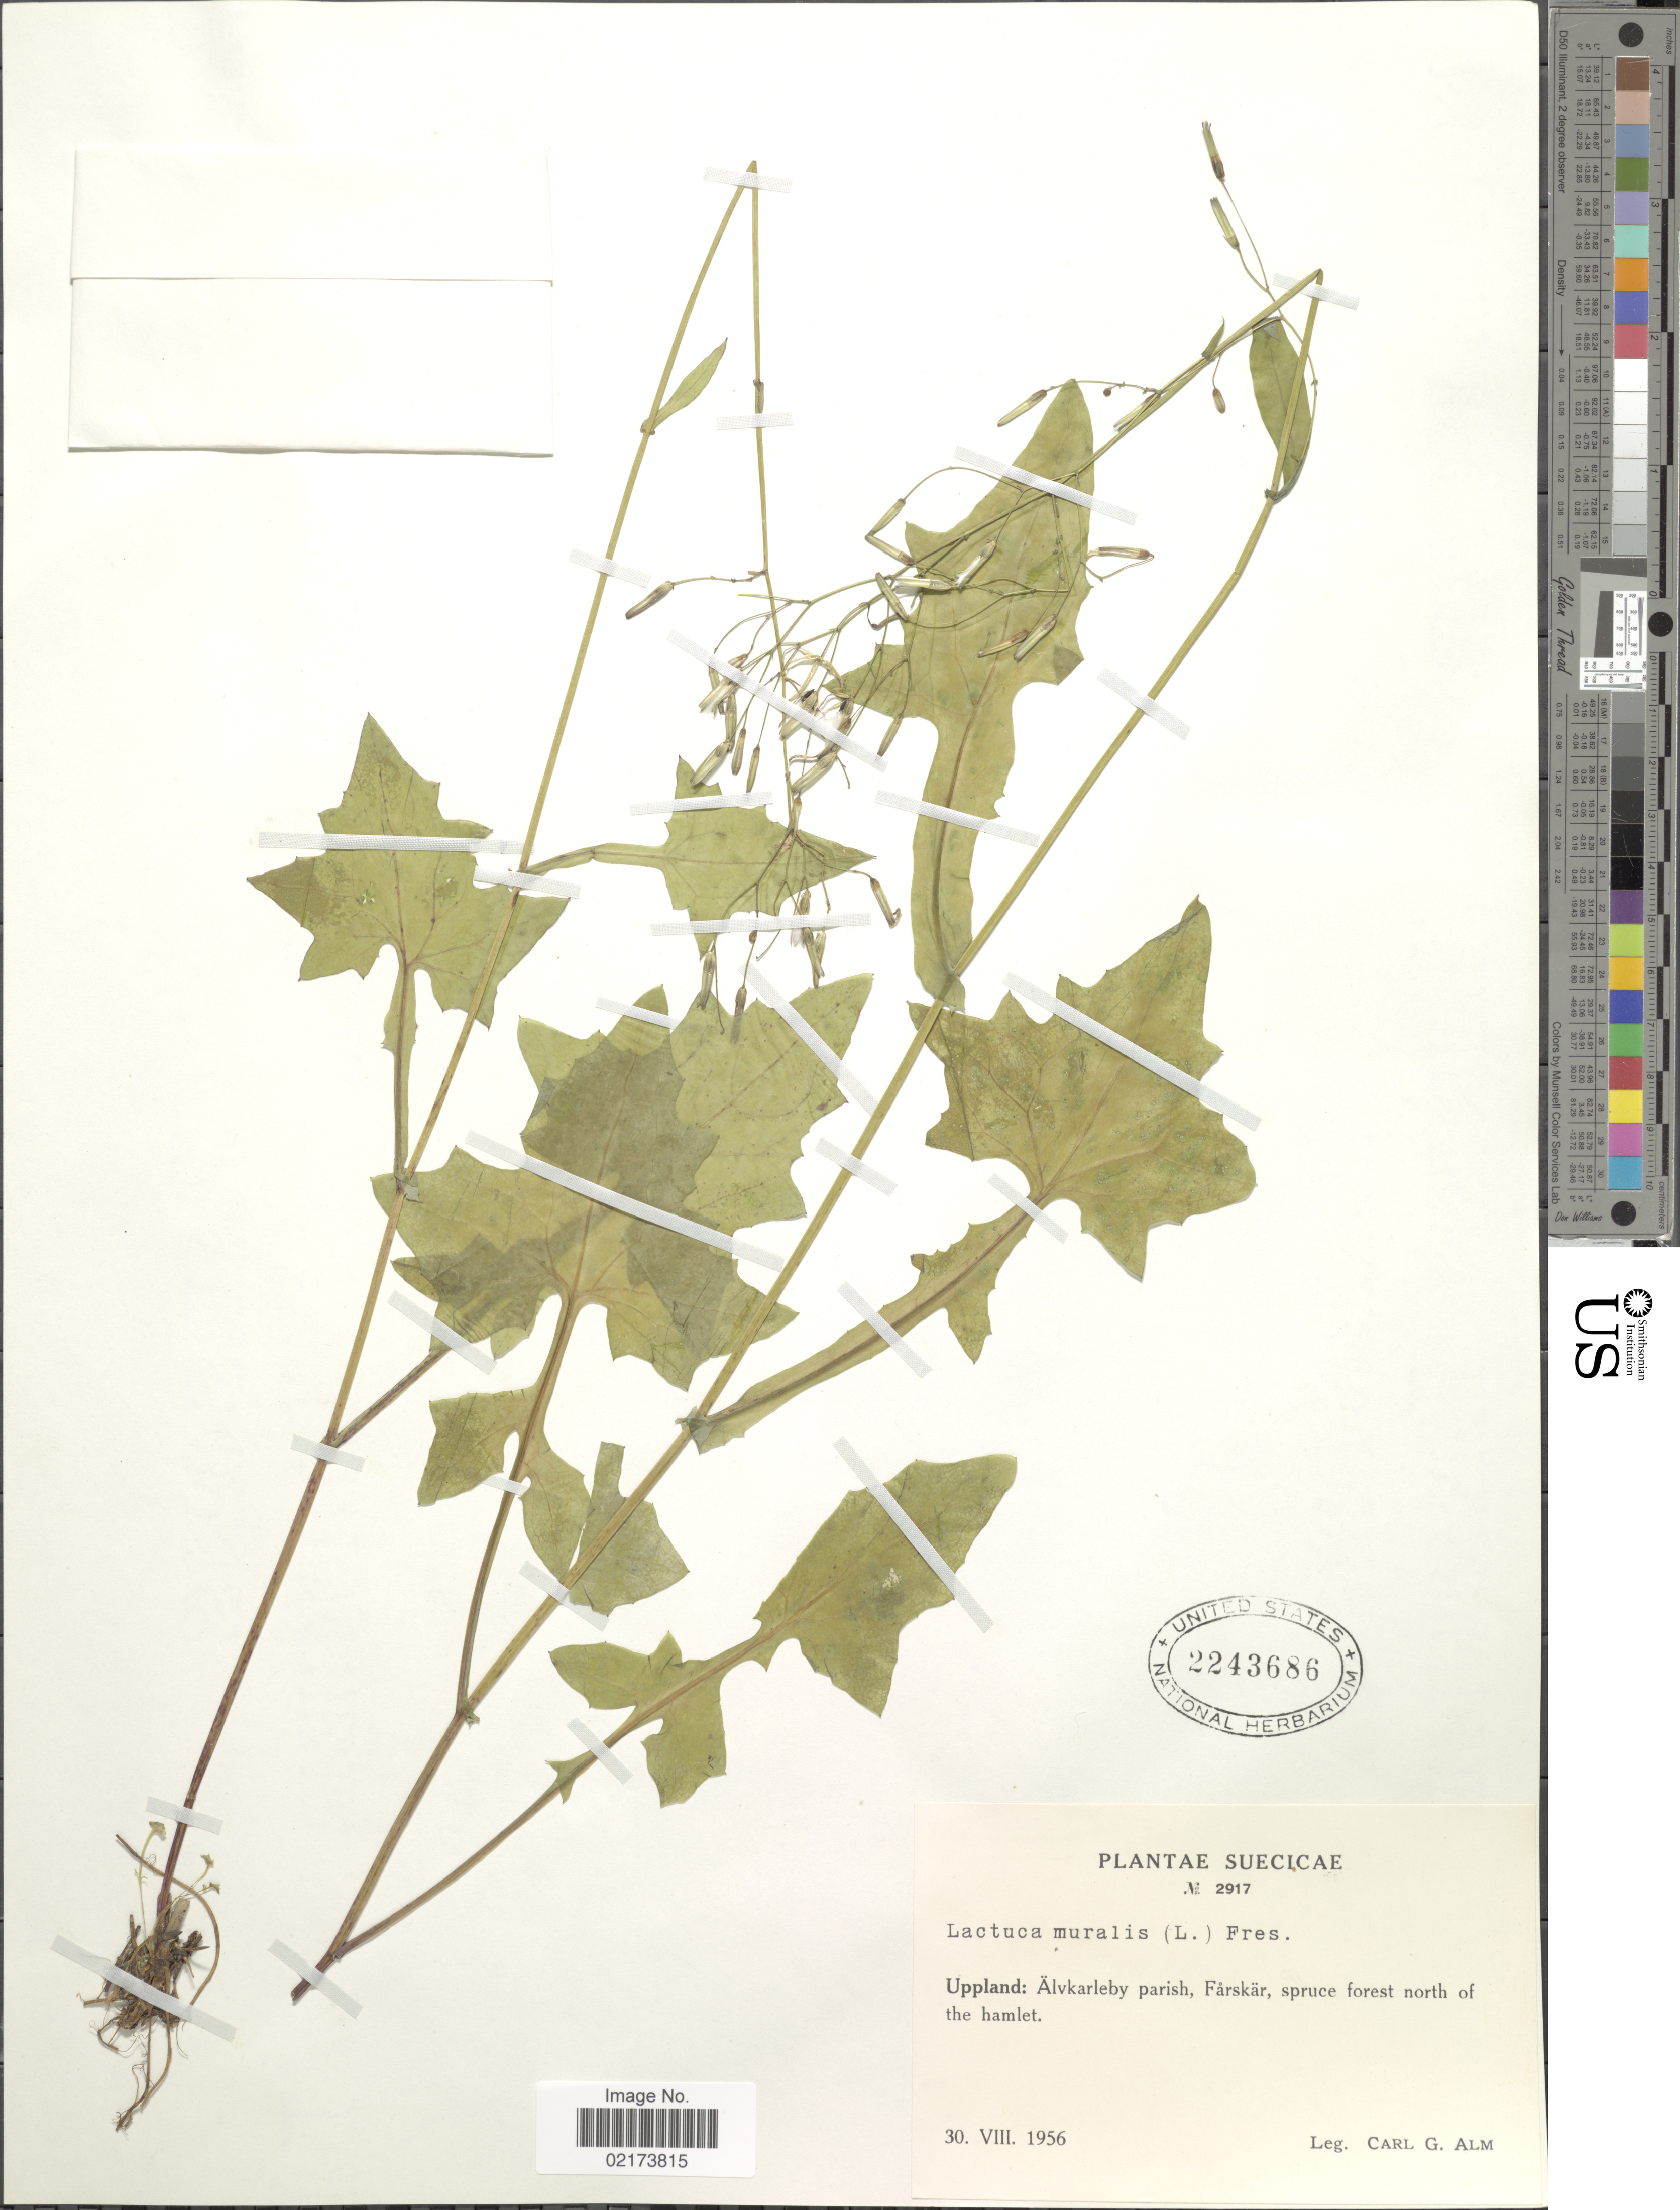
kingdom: Plantae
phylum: Tracheophyta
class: Magnoliopsida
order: Asterales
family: Asteraceae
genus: Lactuca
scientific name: Lactuca muralis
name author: (L.) Gaertn.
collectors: C. G. Alm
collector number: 2917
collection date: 1956-08-30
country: Sweden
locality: Uppland, Alvkarleby parish, Farskar, north of the hamlet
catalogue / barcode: US 2243686